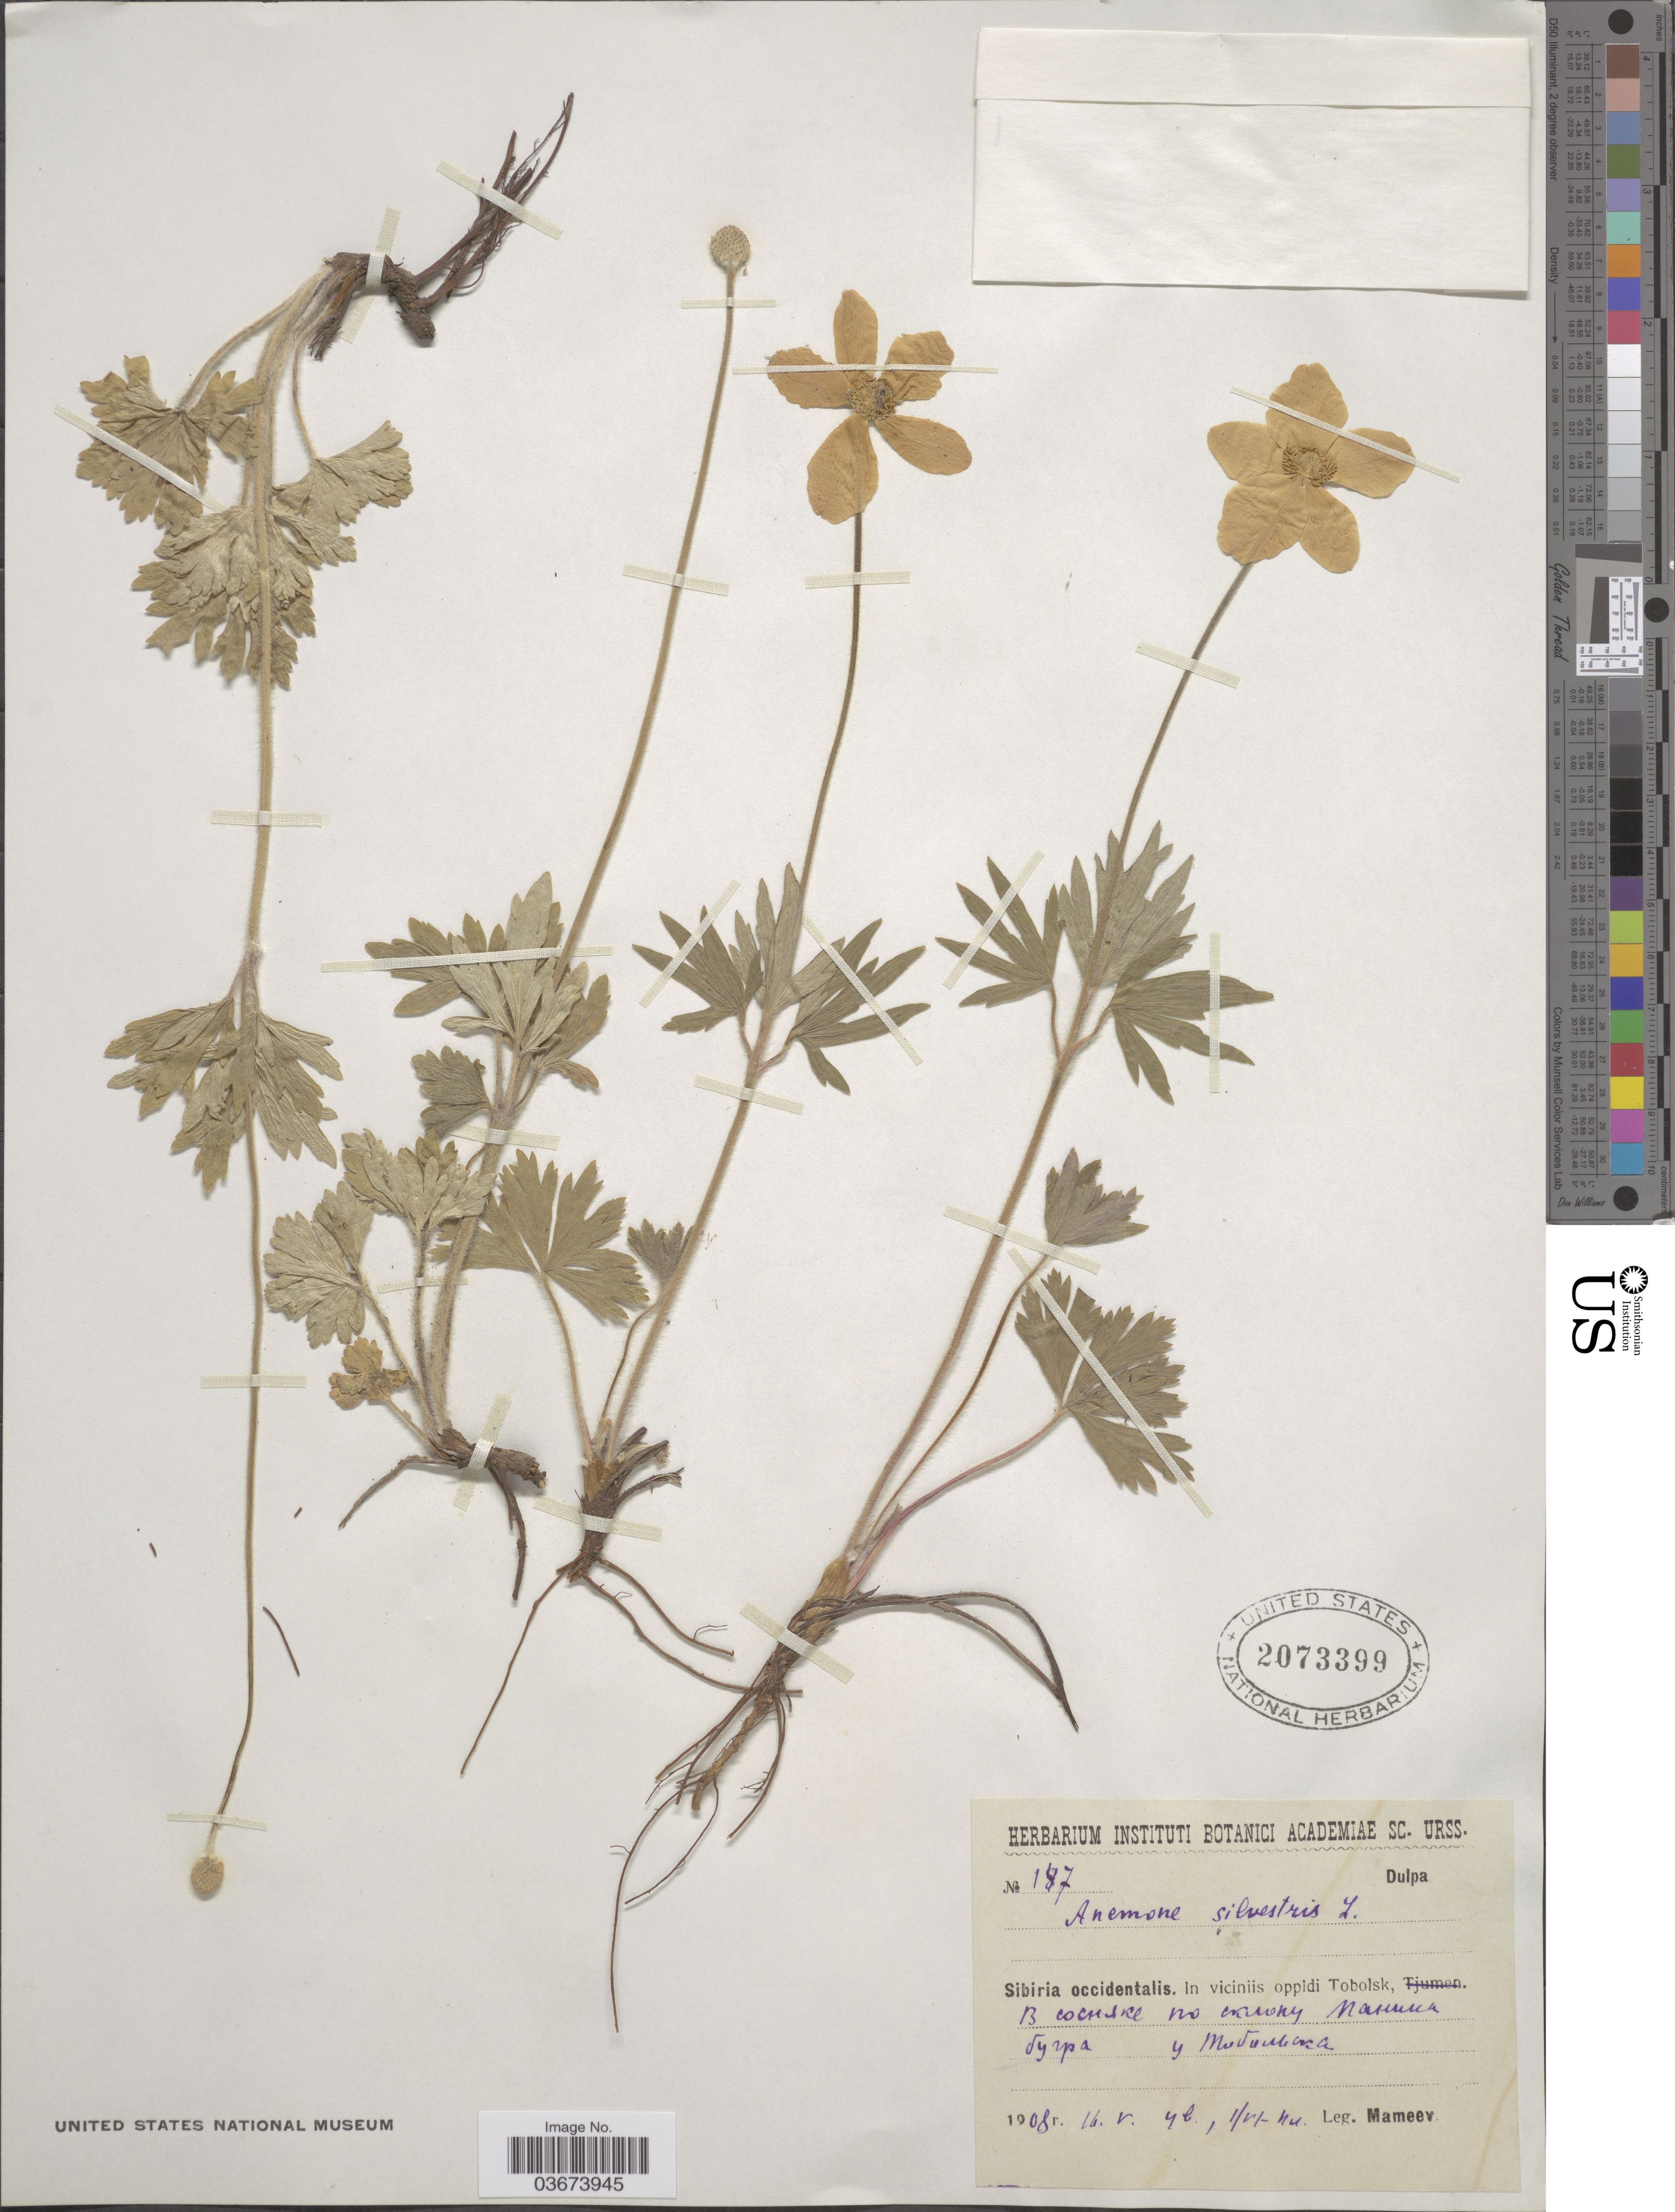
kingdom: Plantae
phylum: Tracheophyta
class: Magnoliopsida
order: Ranunculales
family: Ranunculaceae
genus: Anemone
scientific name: Anemone sylvestris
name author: L.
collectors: Mameev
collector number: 147*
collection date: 1908-05-16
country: Russian Federation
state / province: Tyumen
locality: Sibiria occidentalis. In viciniis oppidi Tobolsk, Slope of Panin Bugor, vicinity of Tobolsk.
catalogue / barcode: US 2073399